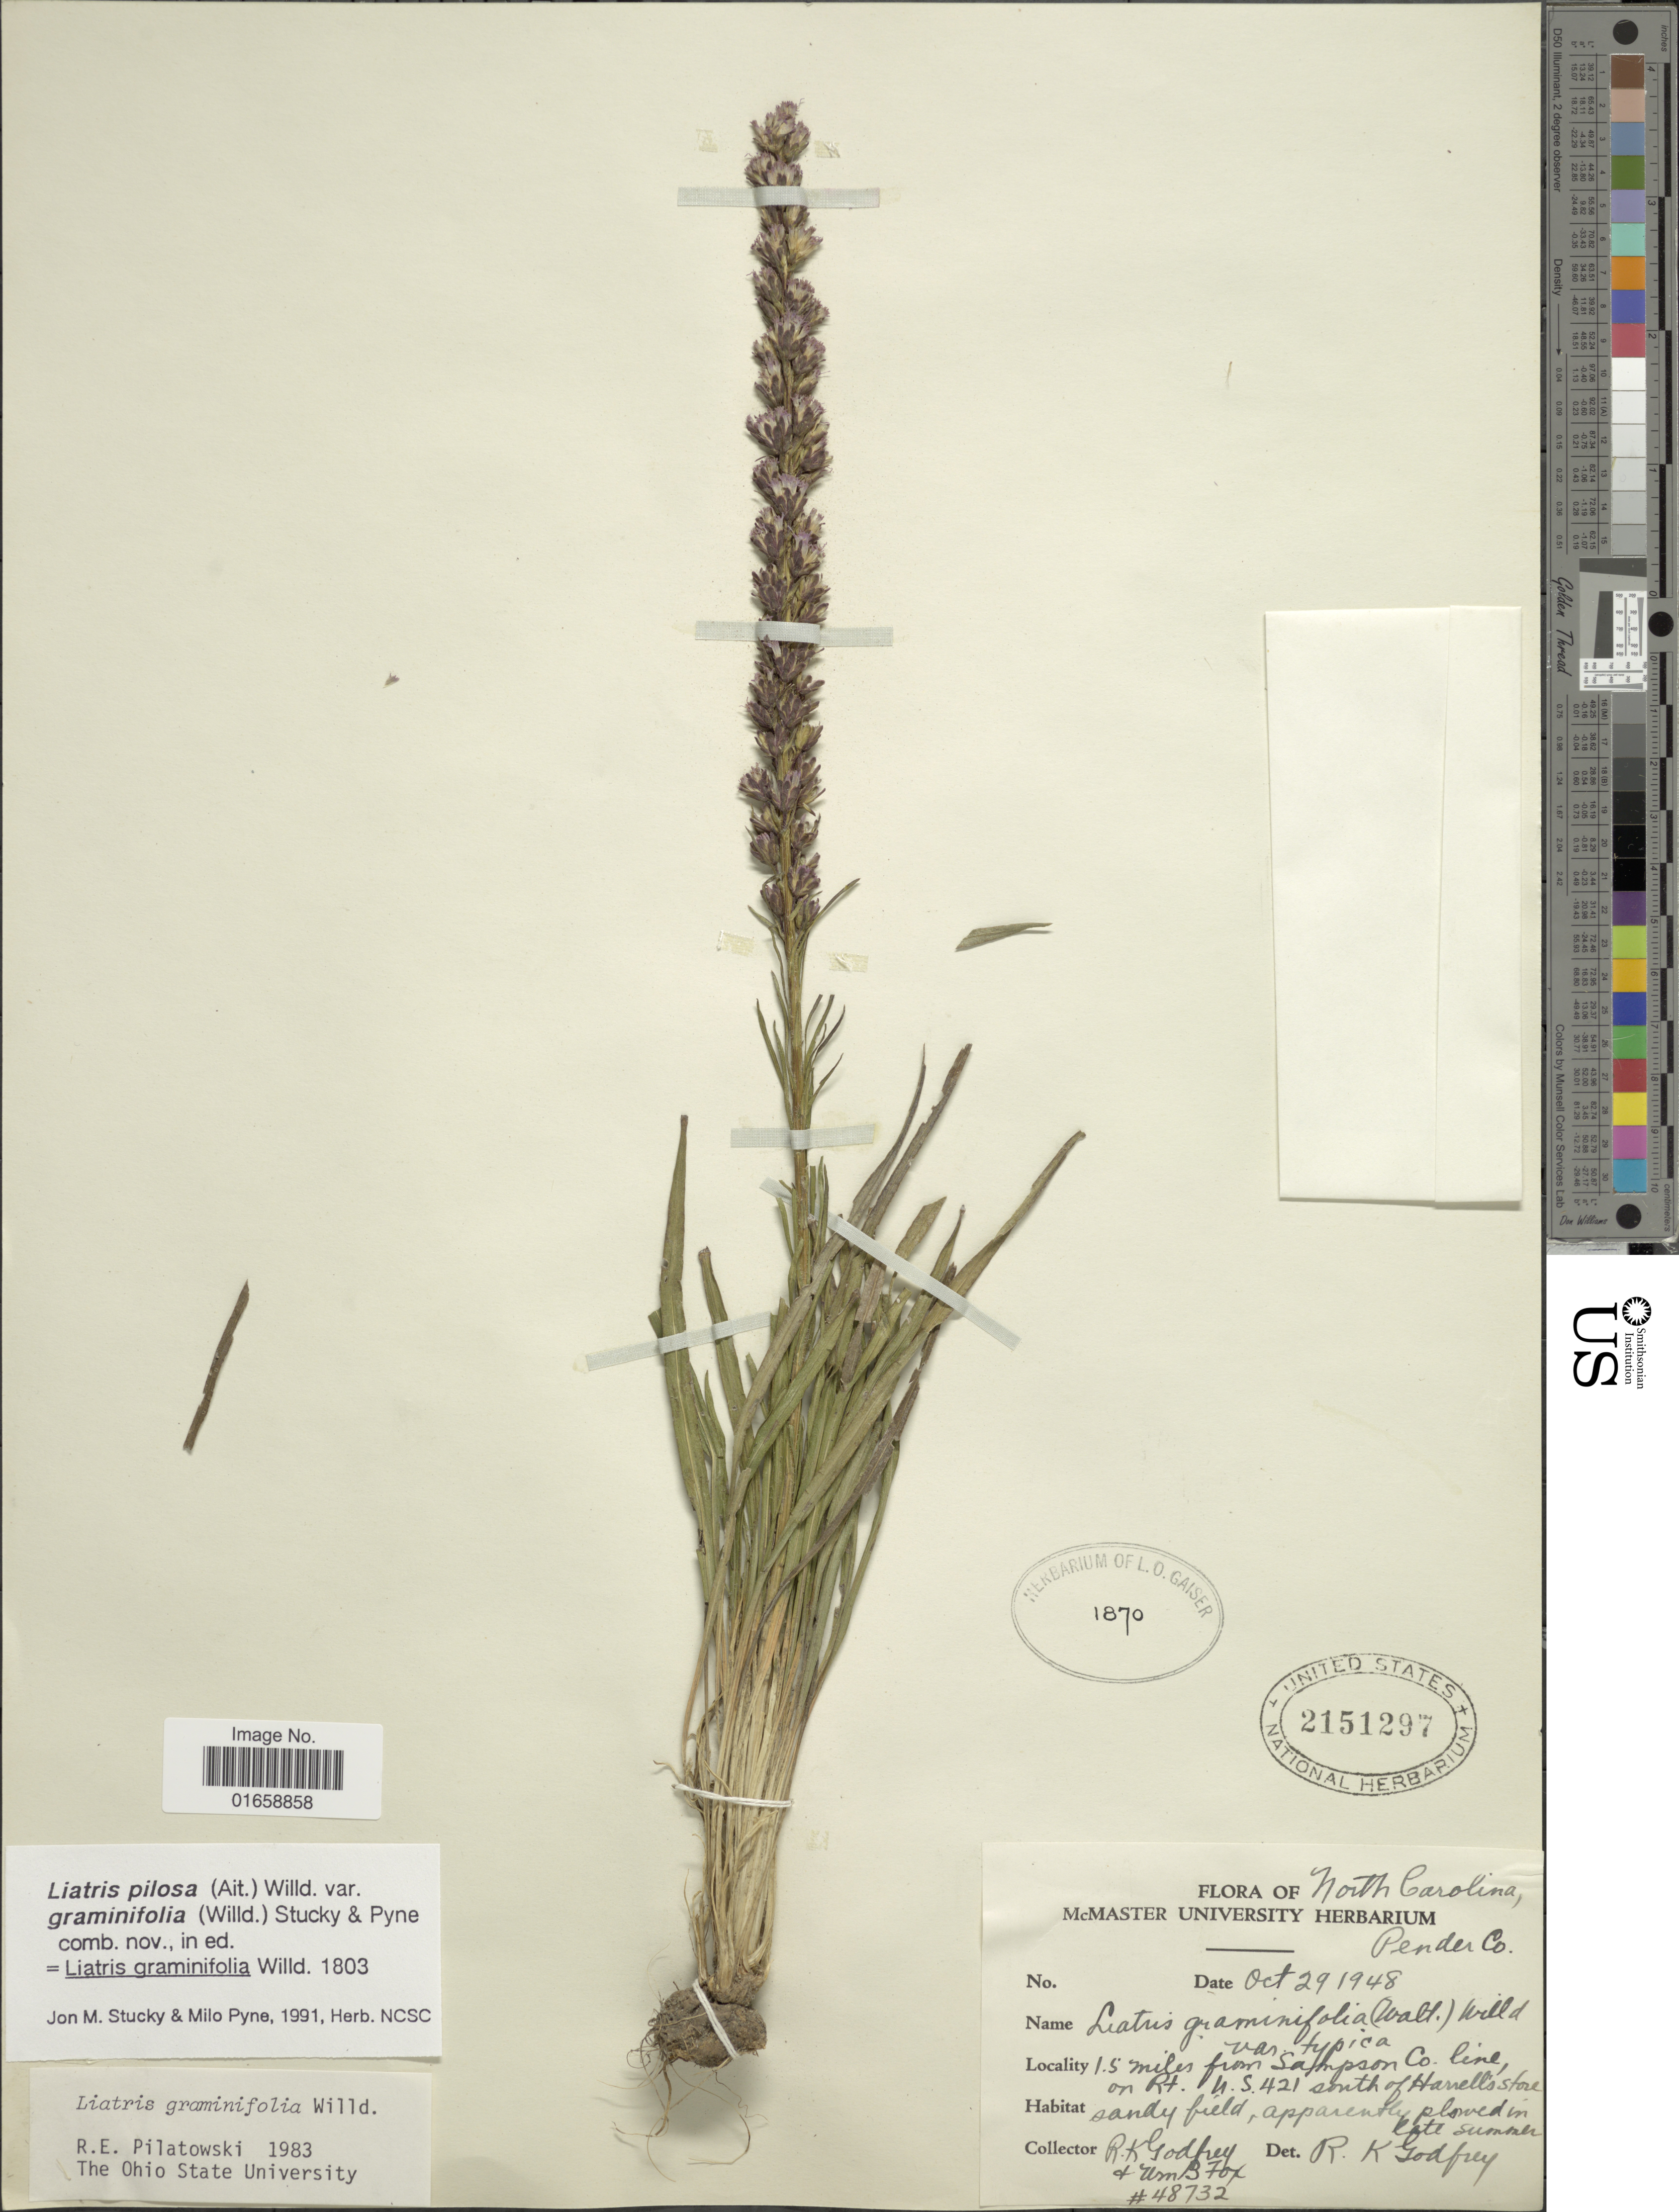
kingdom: Plantae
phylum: Tracheophyta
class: Magnoliopsida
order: Asterales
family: Asteraceae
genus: Liatris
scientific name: Liatris pilosa var. graminifolia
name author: Willd.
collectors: R. K. Godfrey & W. Fox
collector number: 48732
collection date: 1948-10-29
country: United States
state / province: North Carolina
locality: Pender Co., 1.5 miles from Sampson Co. line on Rt. U.S. 421 south of Harrell's store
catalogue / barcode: US 2151297